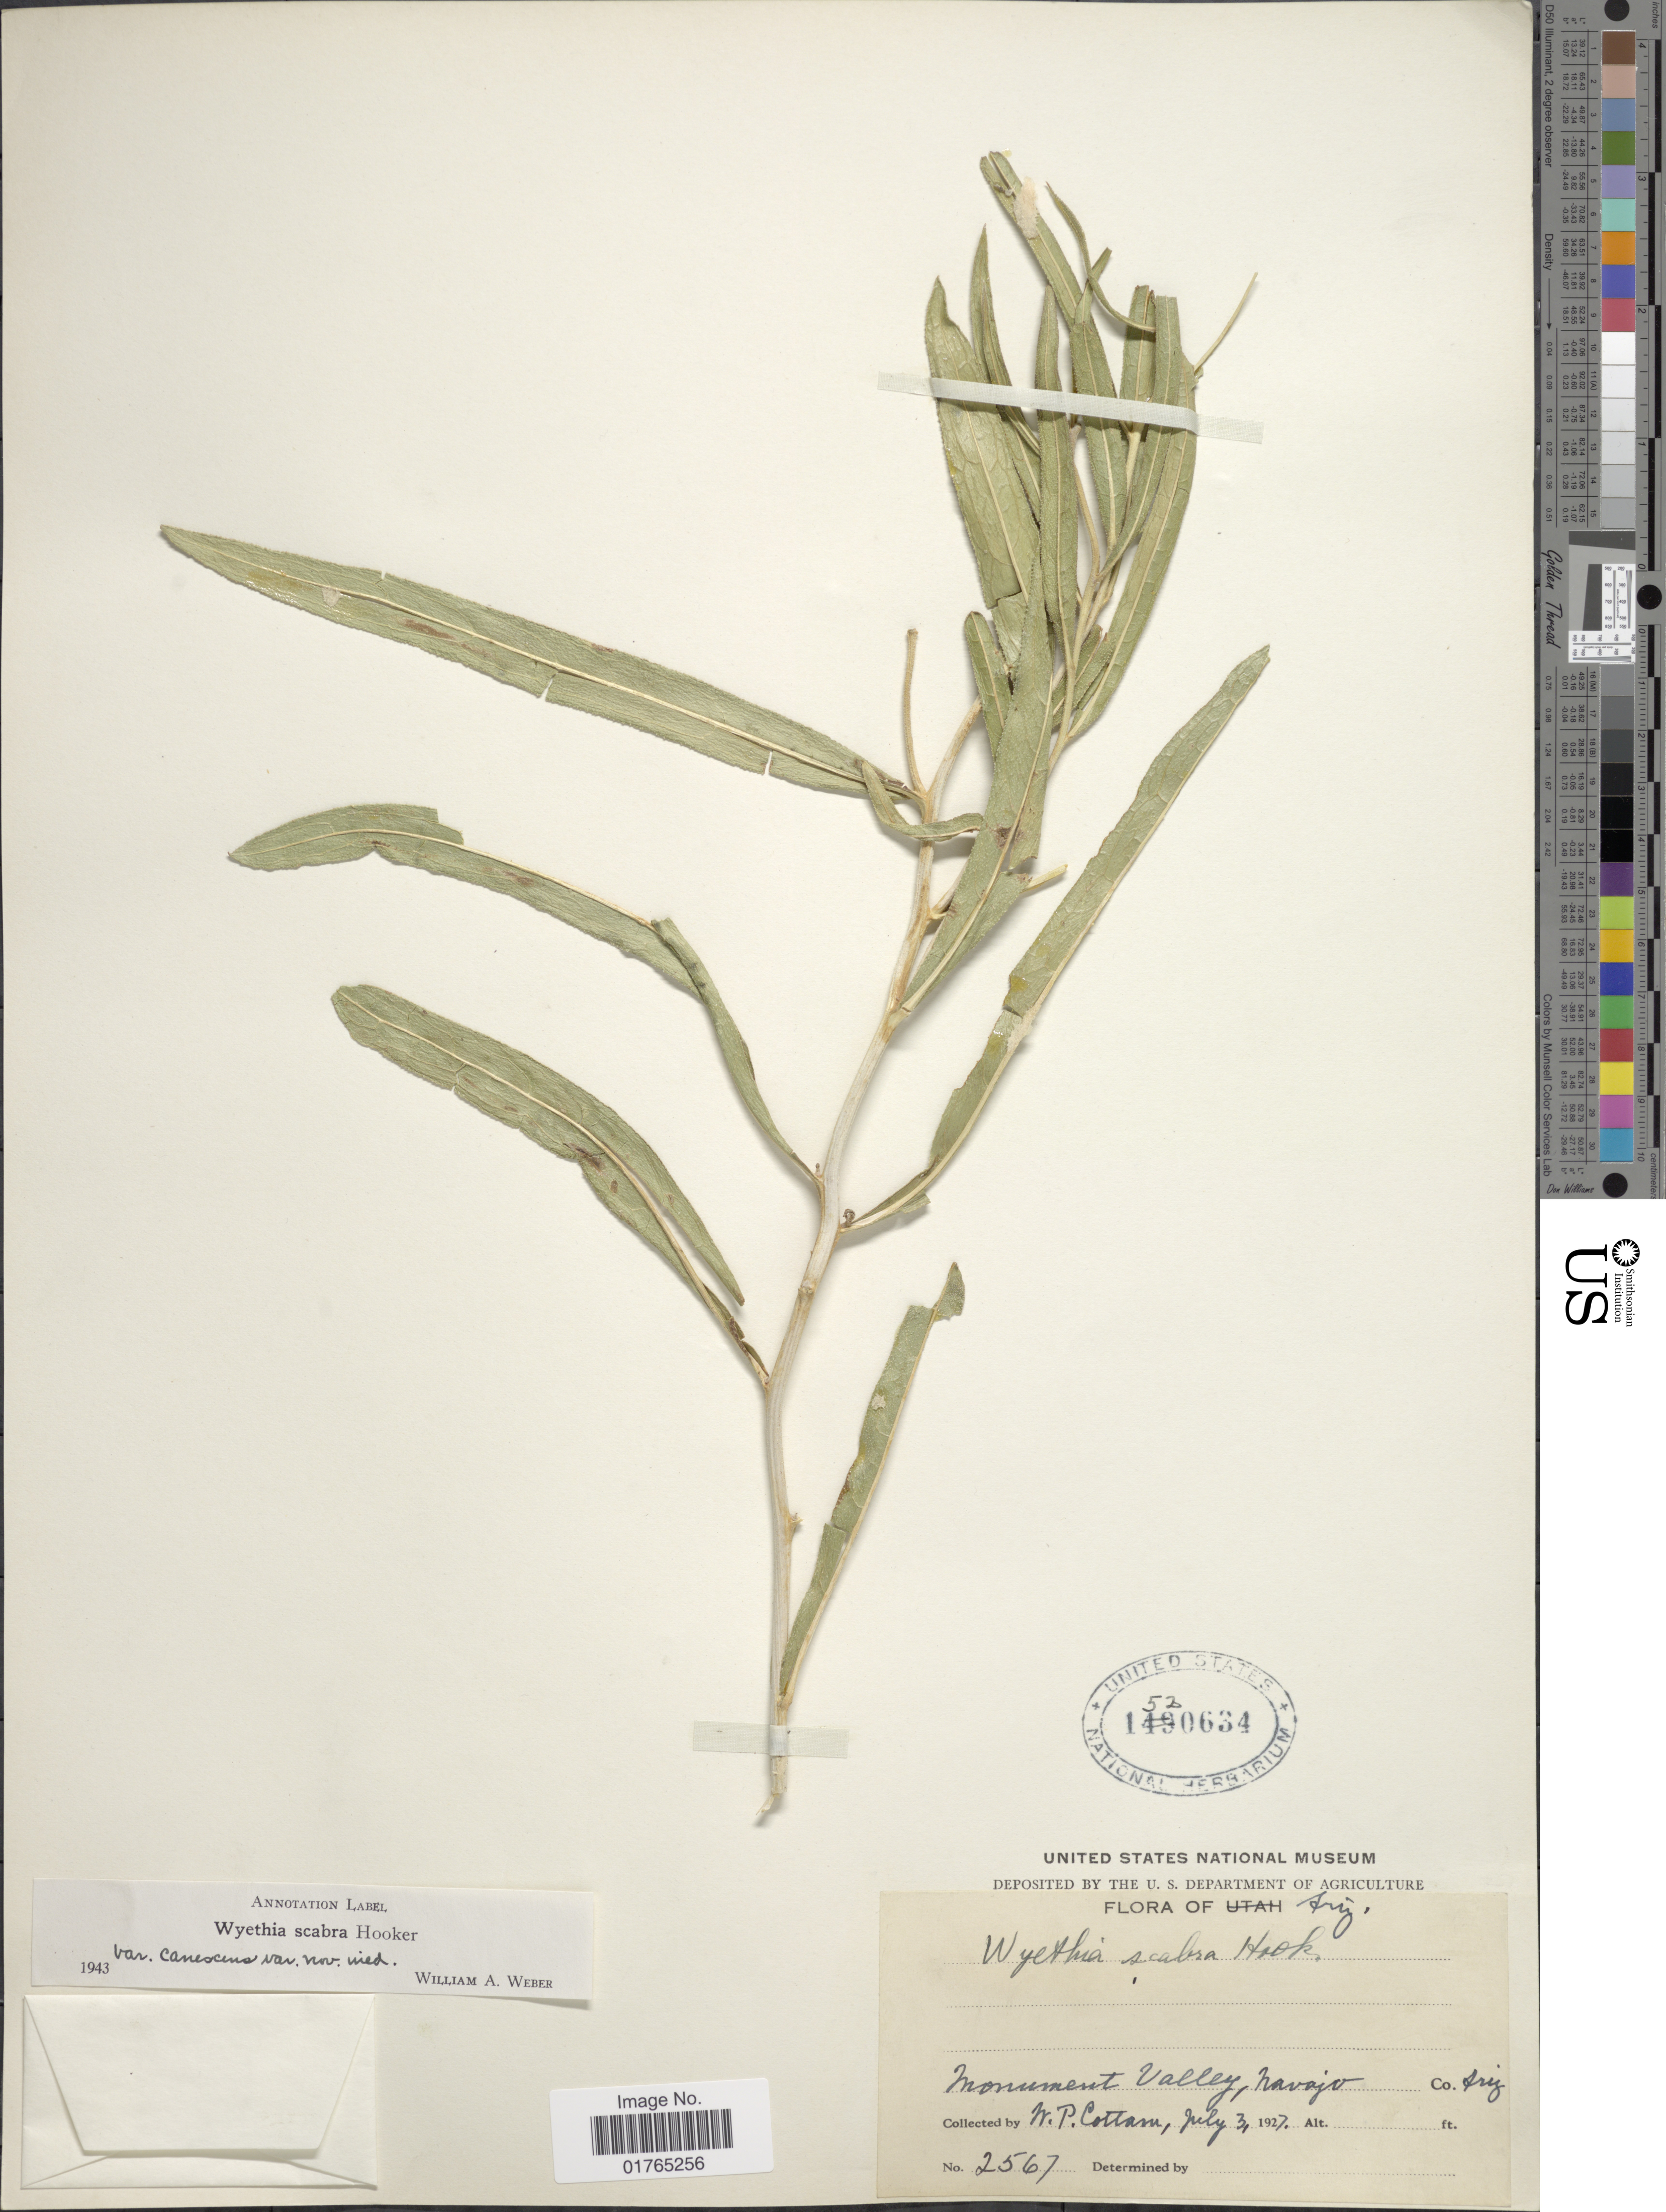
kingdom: Plantae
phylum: Tracheophyta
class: Magnoliopsida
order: Asterales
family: Asteraceae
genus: Wyethia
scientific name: Wyethia scabra var. canescens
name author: W.A. Weber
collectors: W. Cottam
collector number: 2567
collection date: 1927-07-03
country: United States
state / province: Arizona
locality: Monument Valley, navajo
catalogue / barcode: US 1530634